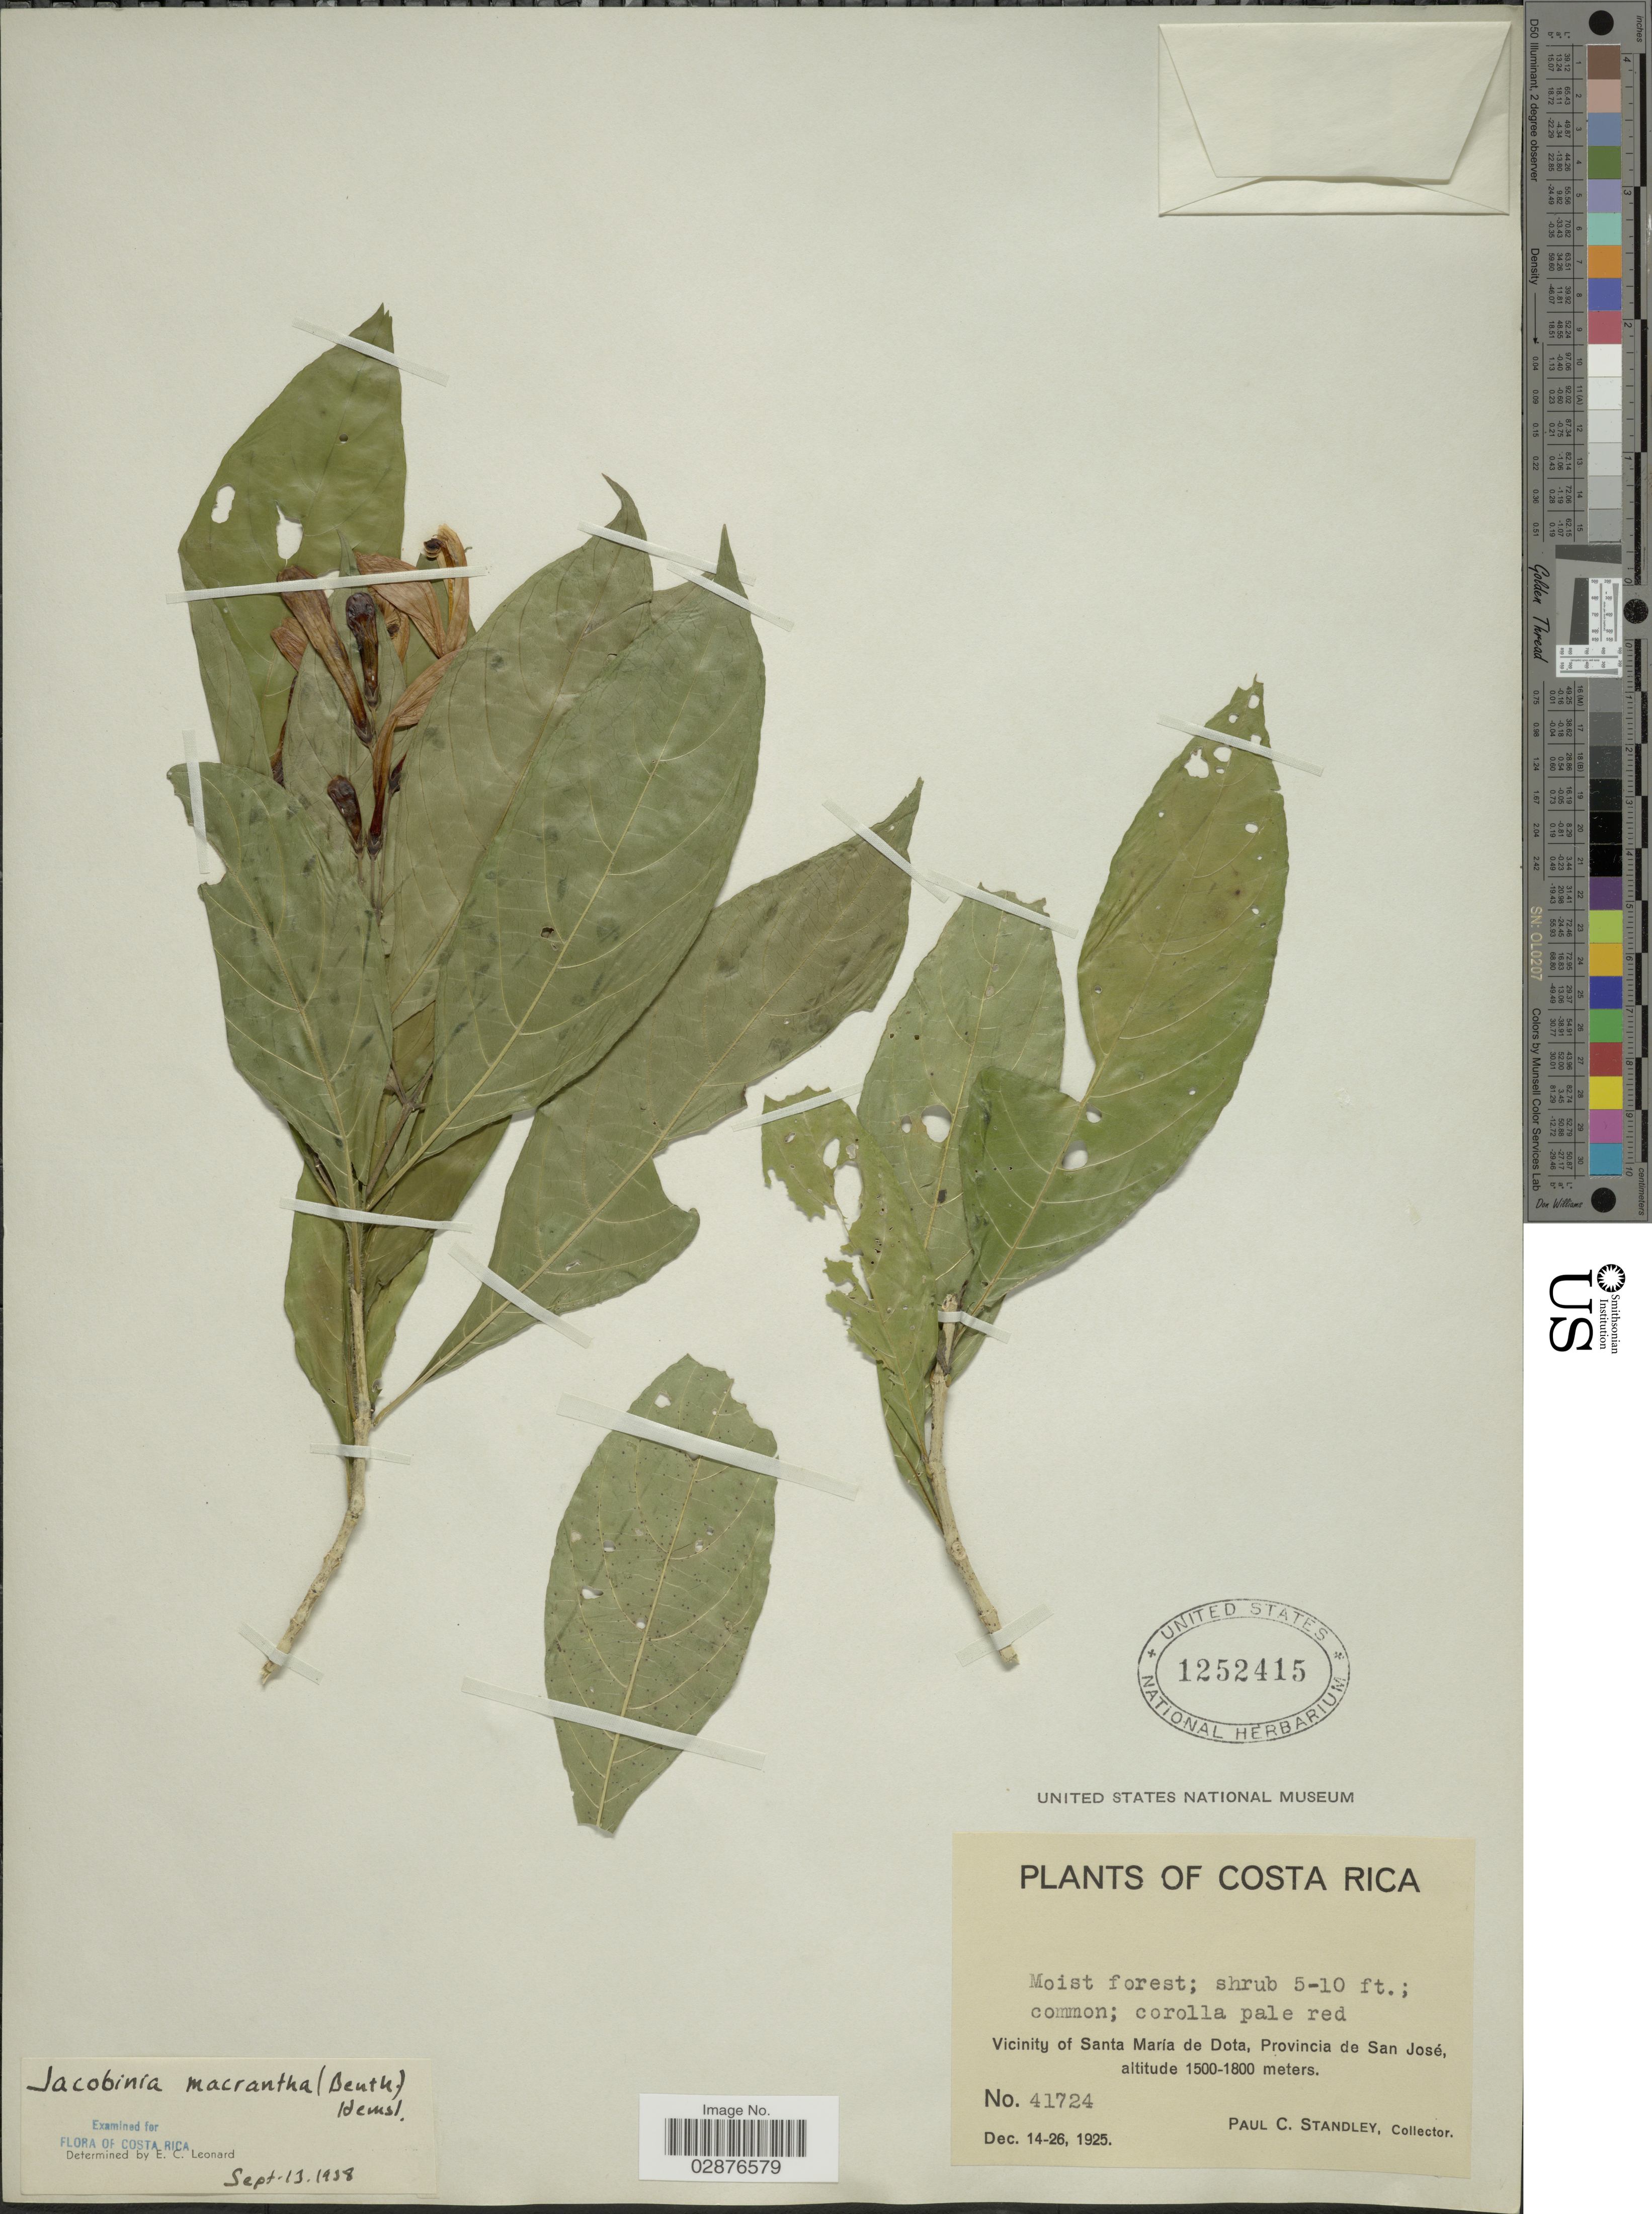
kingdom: Plantae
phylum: Tracheophyta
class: Magnoliopsida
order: Lamiales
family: Acanthaceae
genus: Justicia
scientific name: Justicia macrantha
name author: Benth.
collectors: P. C. Standley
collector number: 41724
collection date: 1925-12-14/1925-12-26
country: Costa Rica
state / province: San José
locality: Vicinity of Santa María de Dota.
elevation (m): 1500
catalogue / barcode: US 1252415